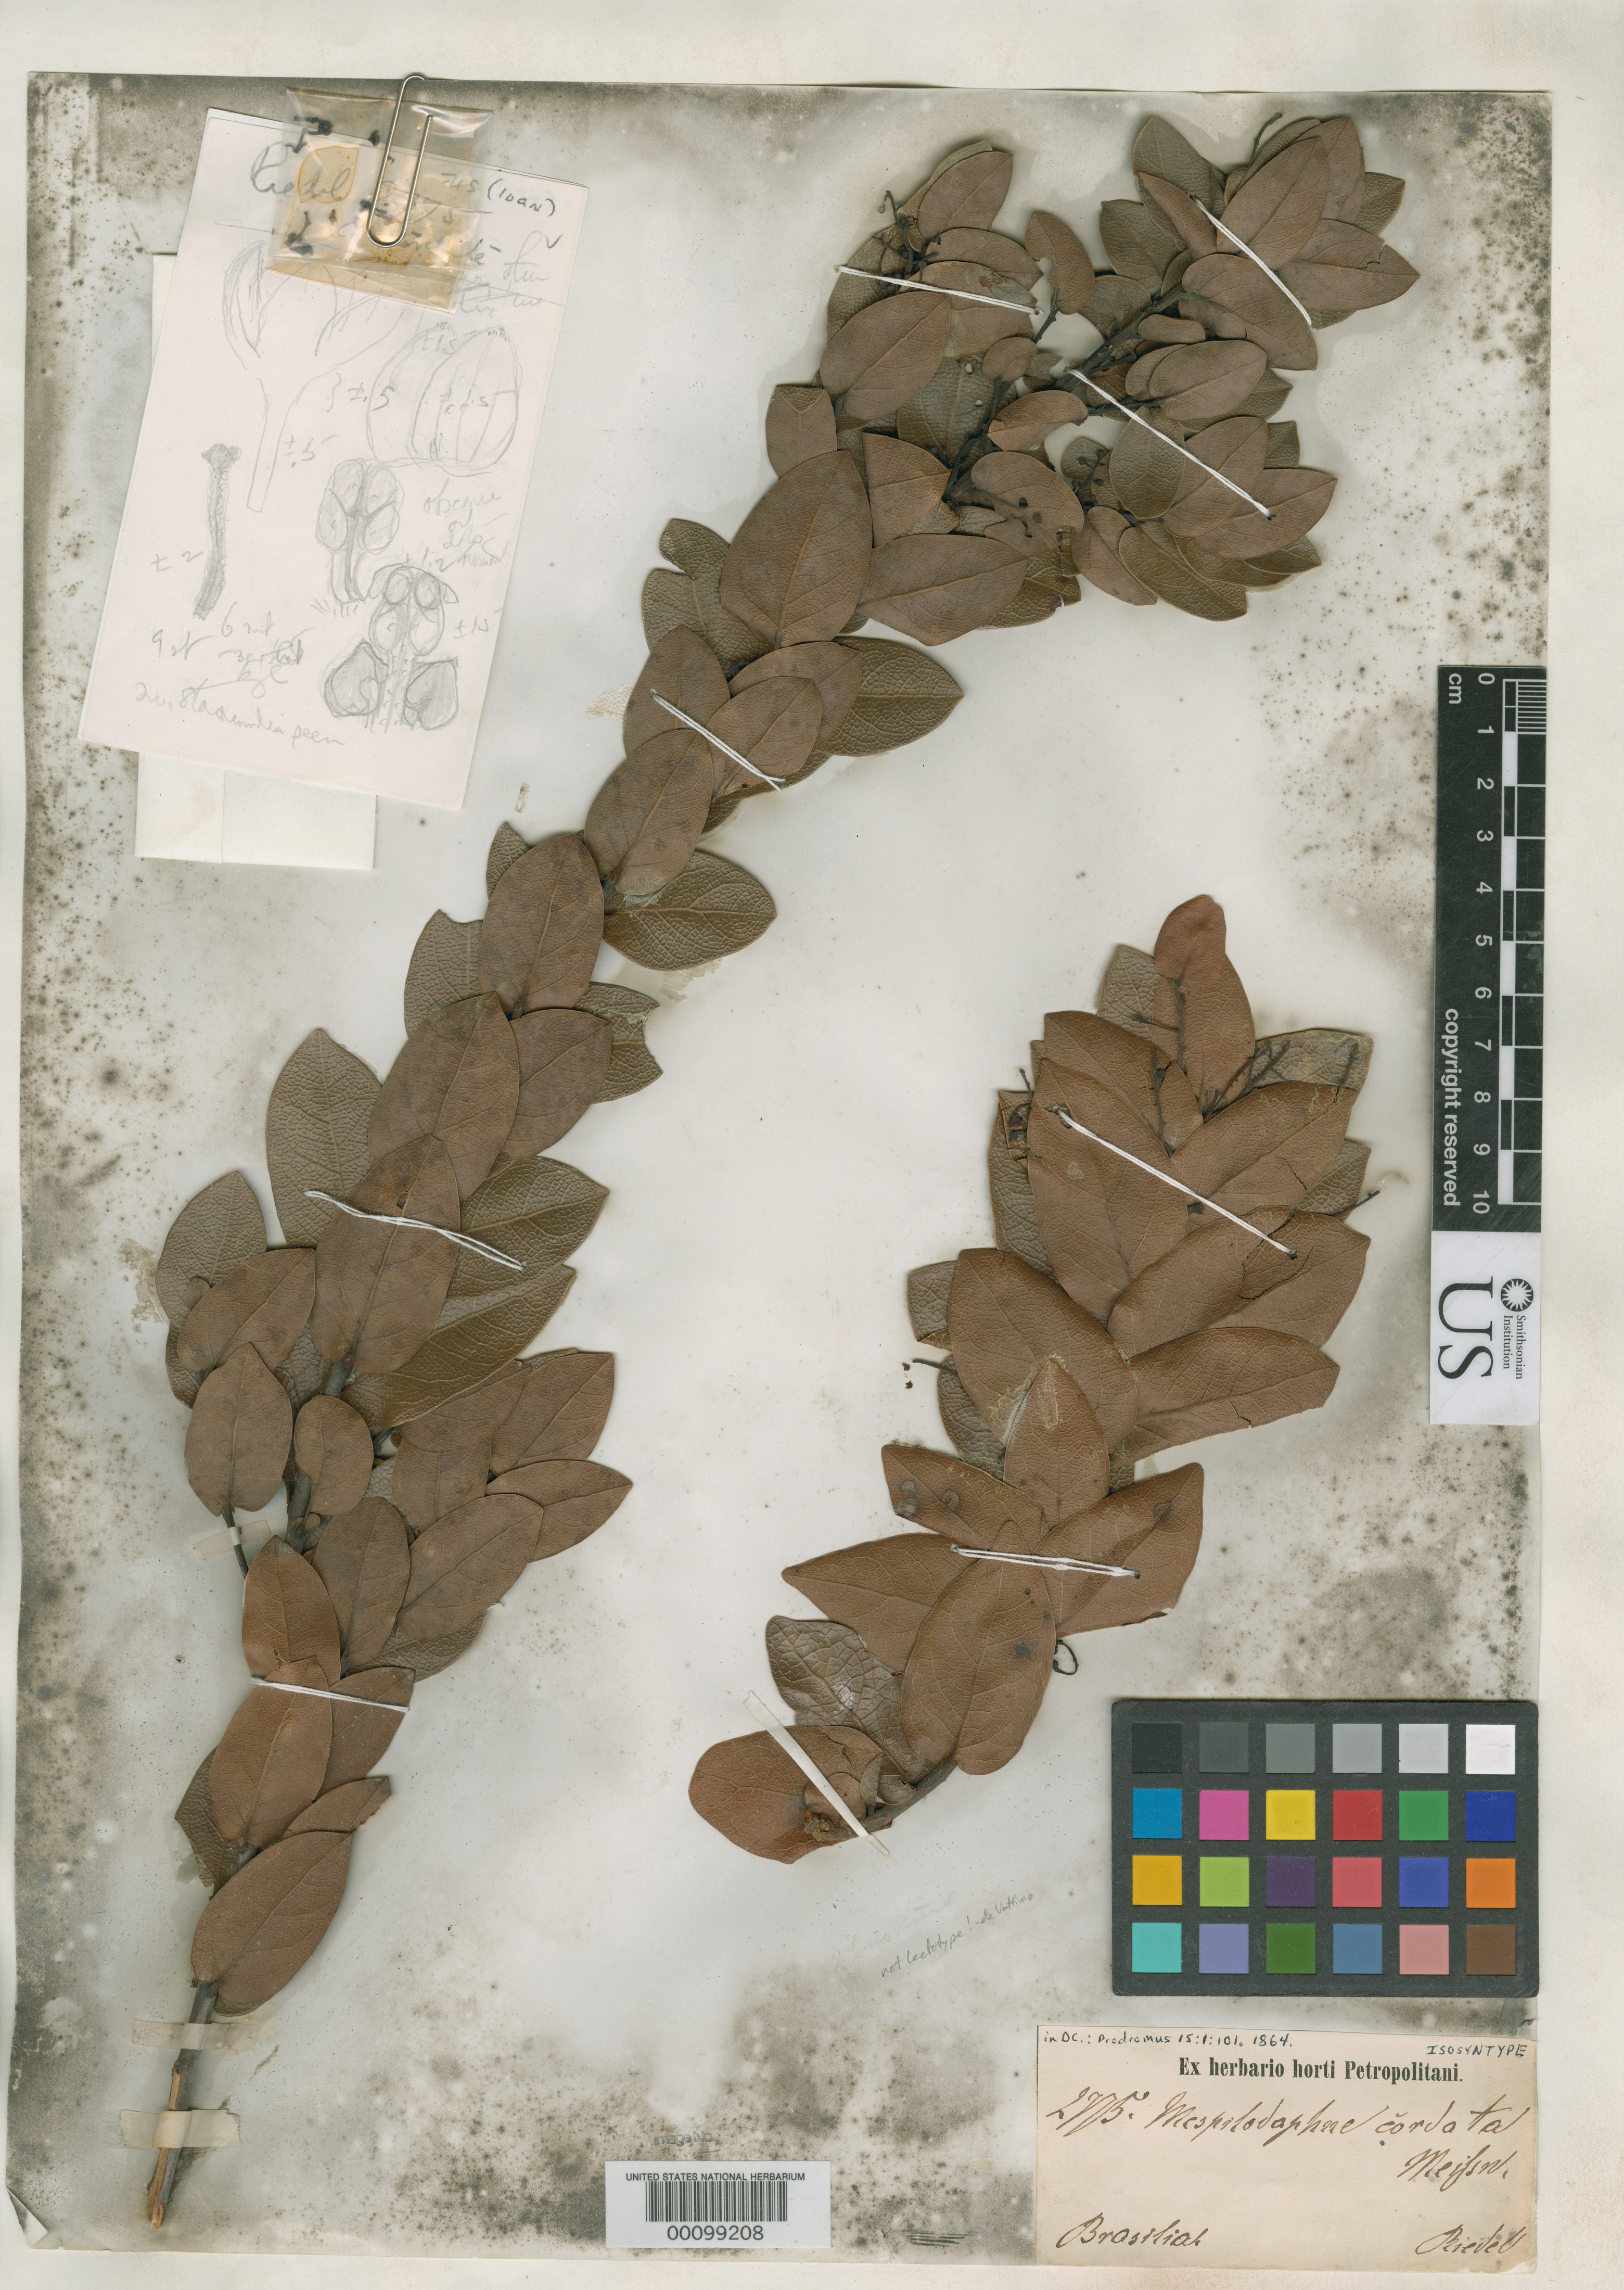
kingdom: Plantae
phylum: Tracheophyta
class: Magnoliopsida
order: Laurales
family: Lauraceae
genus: Mespilodaphne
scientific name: Mespilodaphne cordata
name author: Meisn. in DC.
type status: Isosyntype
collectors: L. Riedel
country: Brazil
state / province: Goiás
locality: Inter Porto Imperial et Lunie, ad flum Tocantins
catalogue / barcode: US 70716